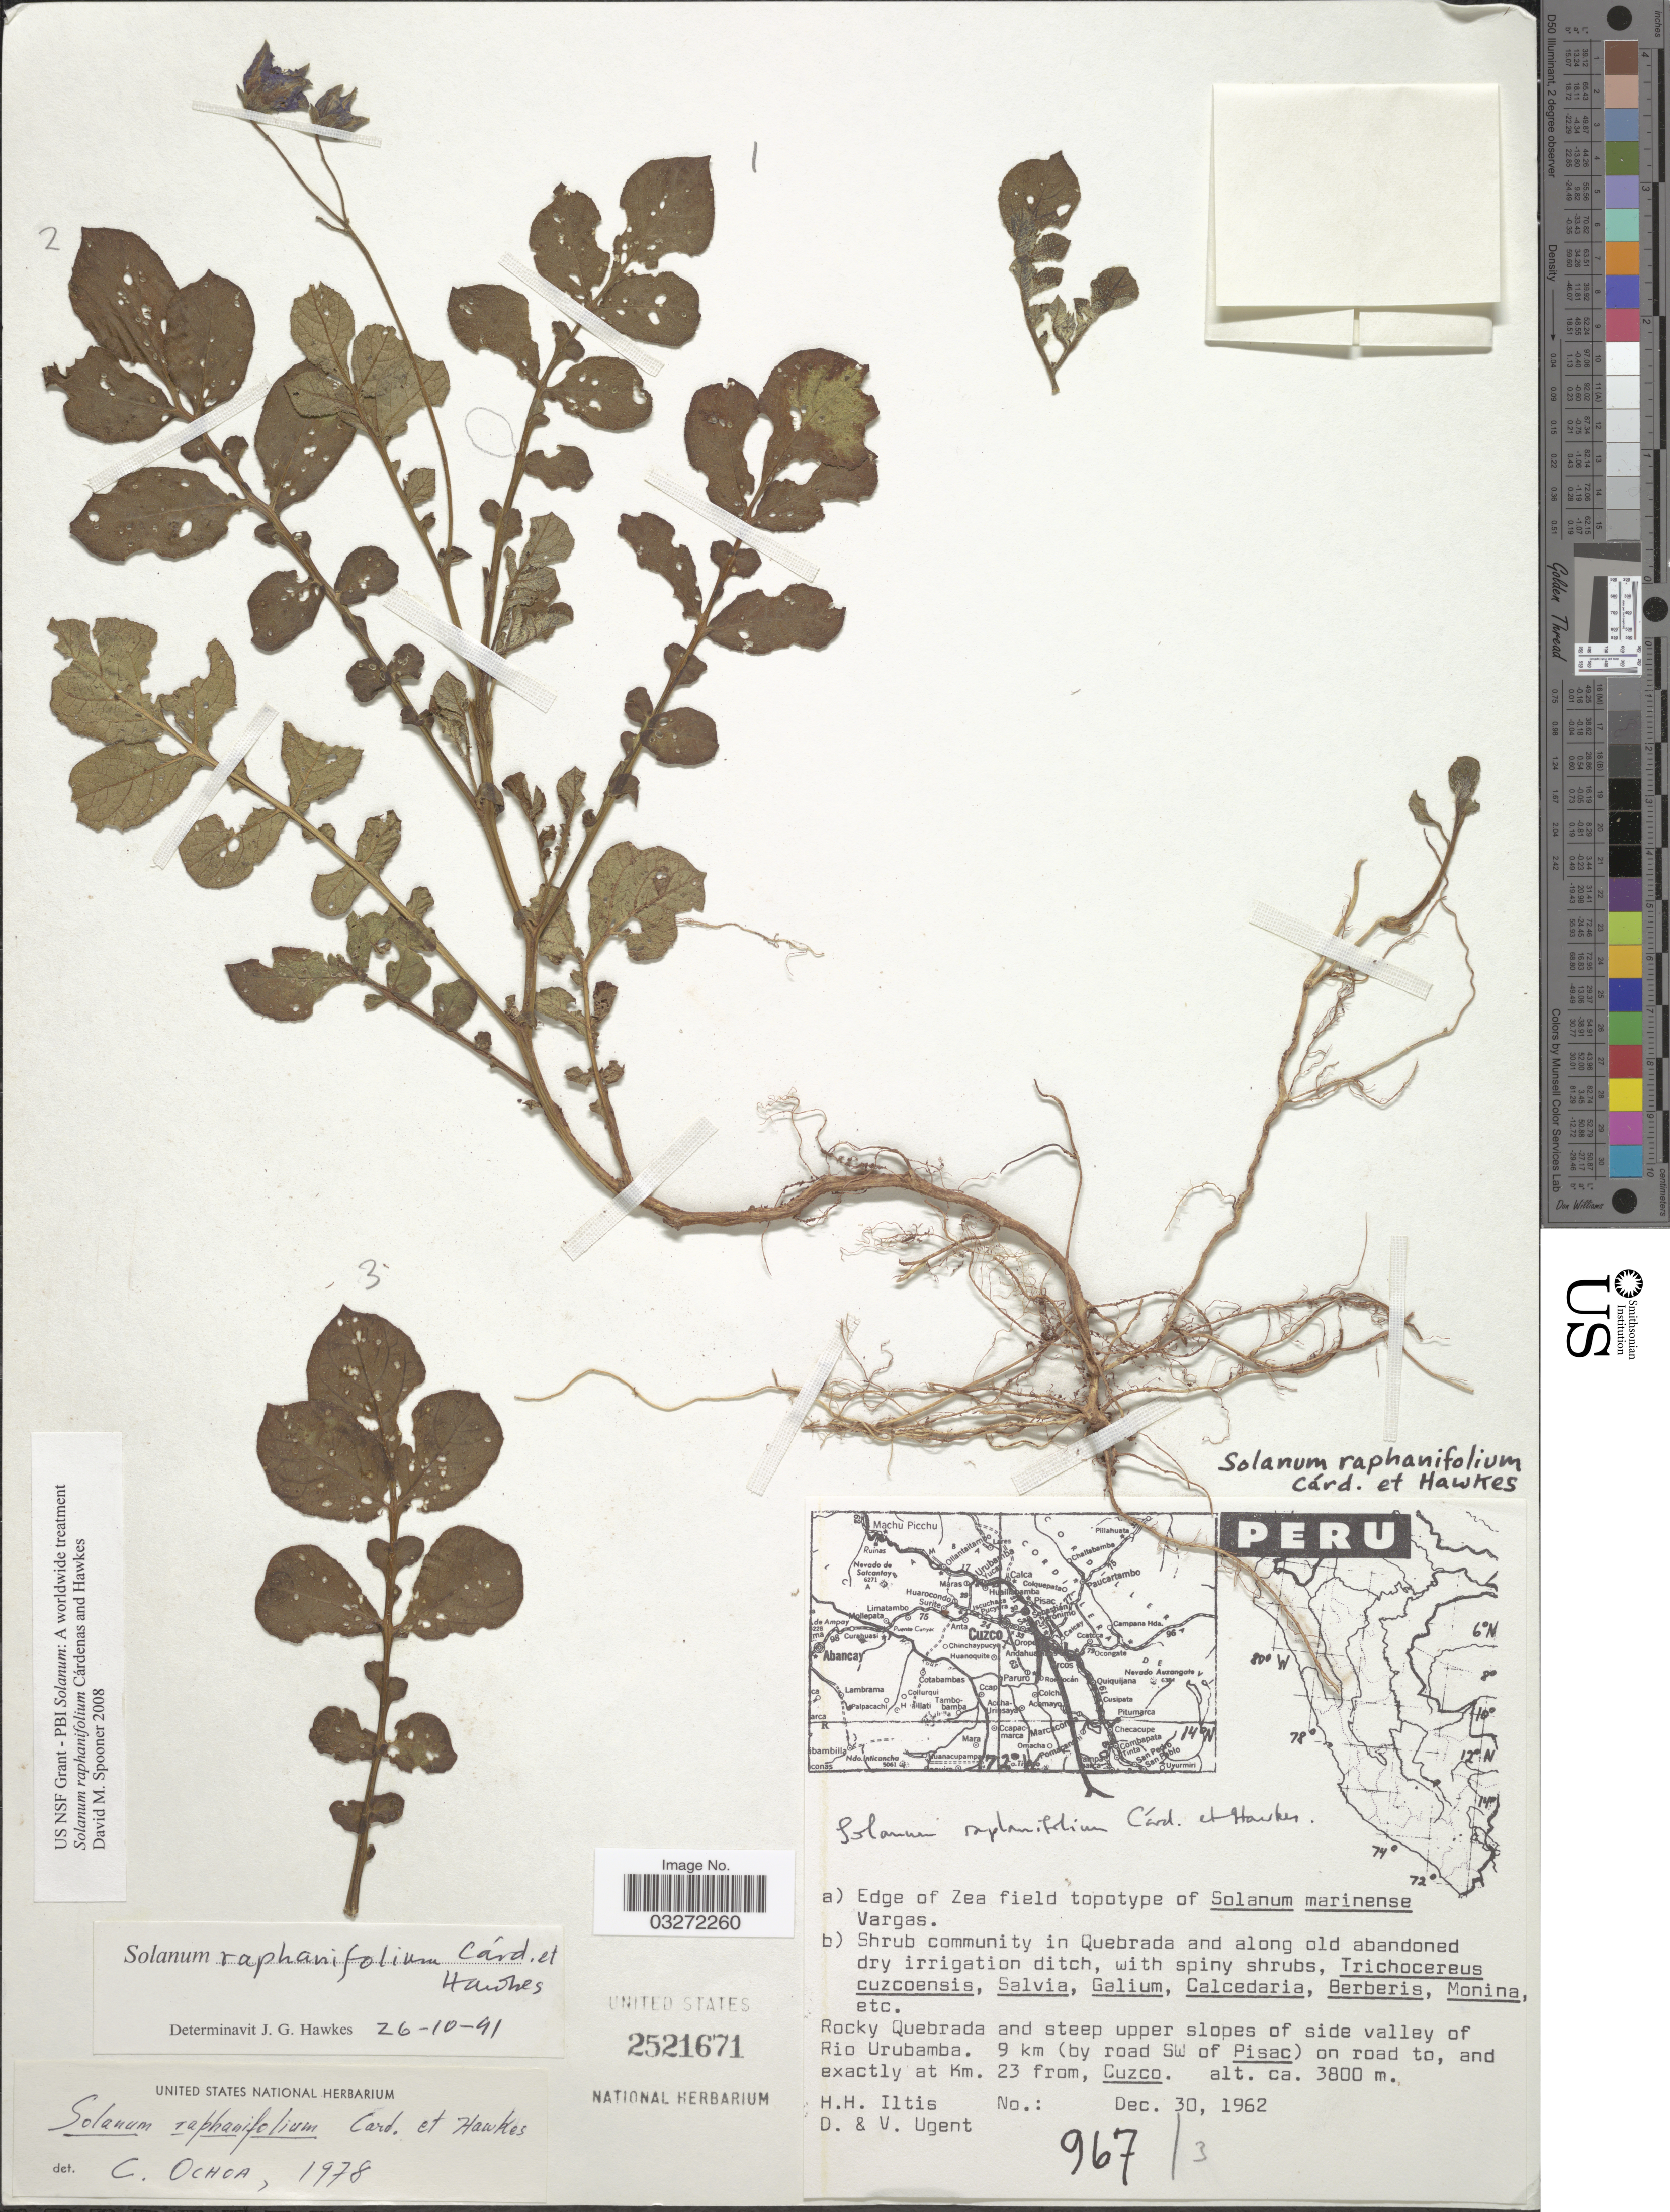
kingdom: Plantae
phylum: Tracheophyta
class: Magnoliopsida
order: Solanales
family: Solanaceae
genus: Solanum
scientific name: Solanum raphanifolium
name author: Cárdenas & Hawkes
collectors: H. H. Iltis, D. Ugent & V. Ugent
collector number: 967/3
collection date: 1962-12-30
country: Peru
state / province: Cusco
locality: Rocky Quebrada and steep upper slopes of side valley of Rio Urubamba. 9 km (by road SW of Pisac) on road to, and exactly at Km. 23 from, Cuzco.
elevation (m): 3800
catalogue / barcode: US 2521671